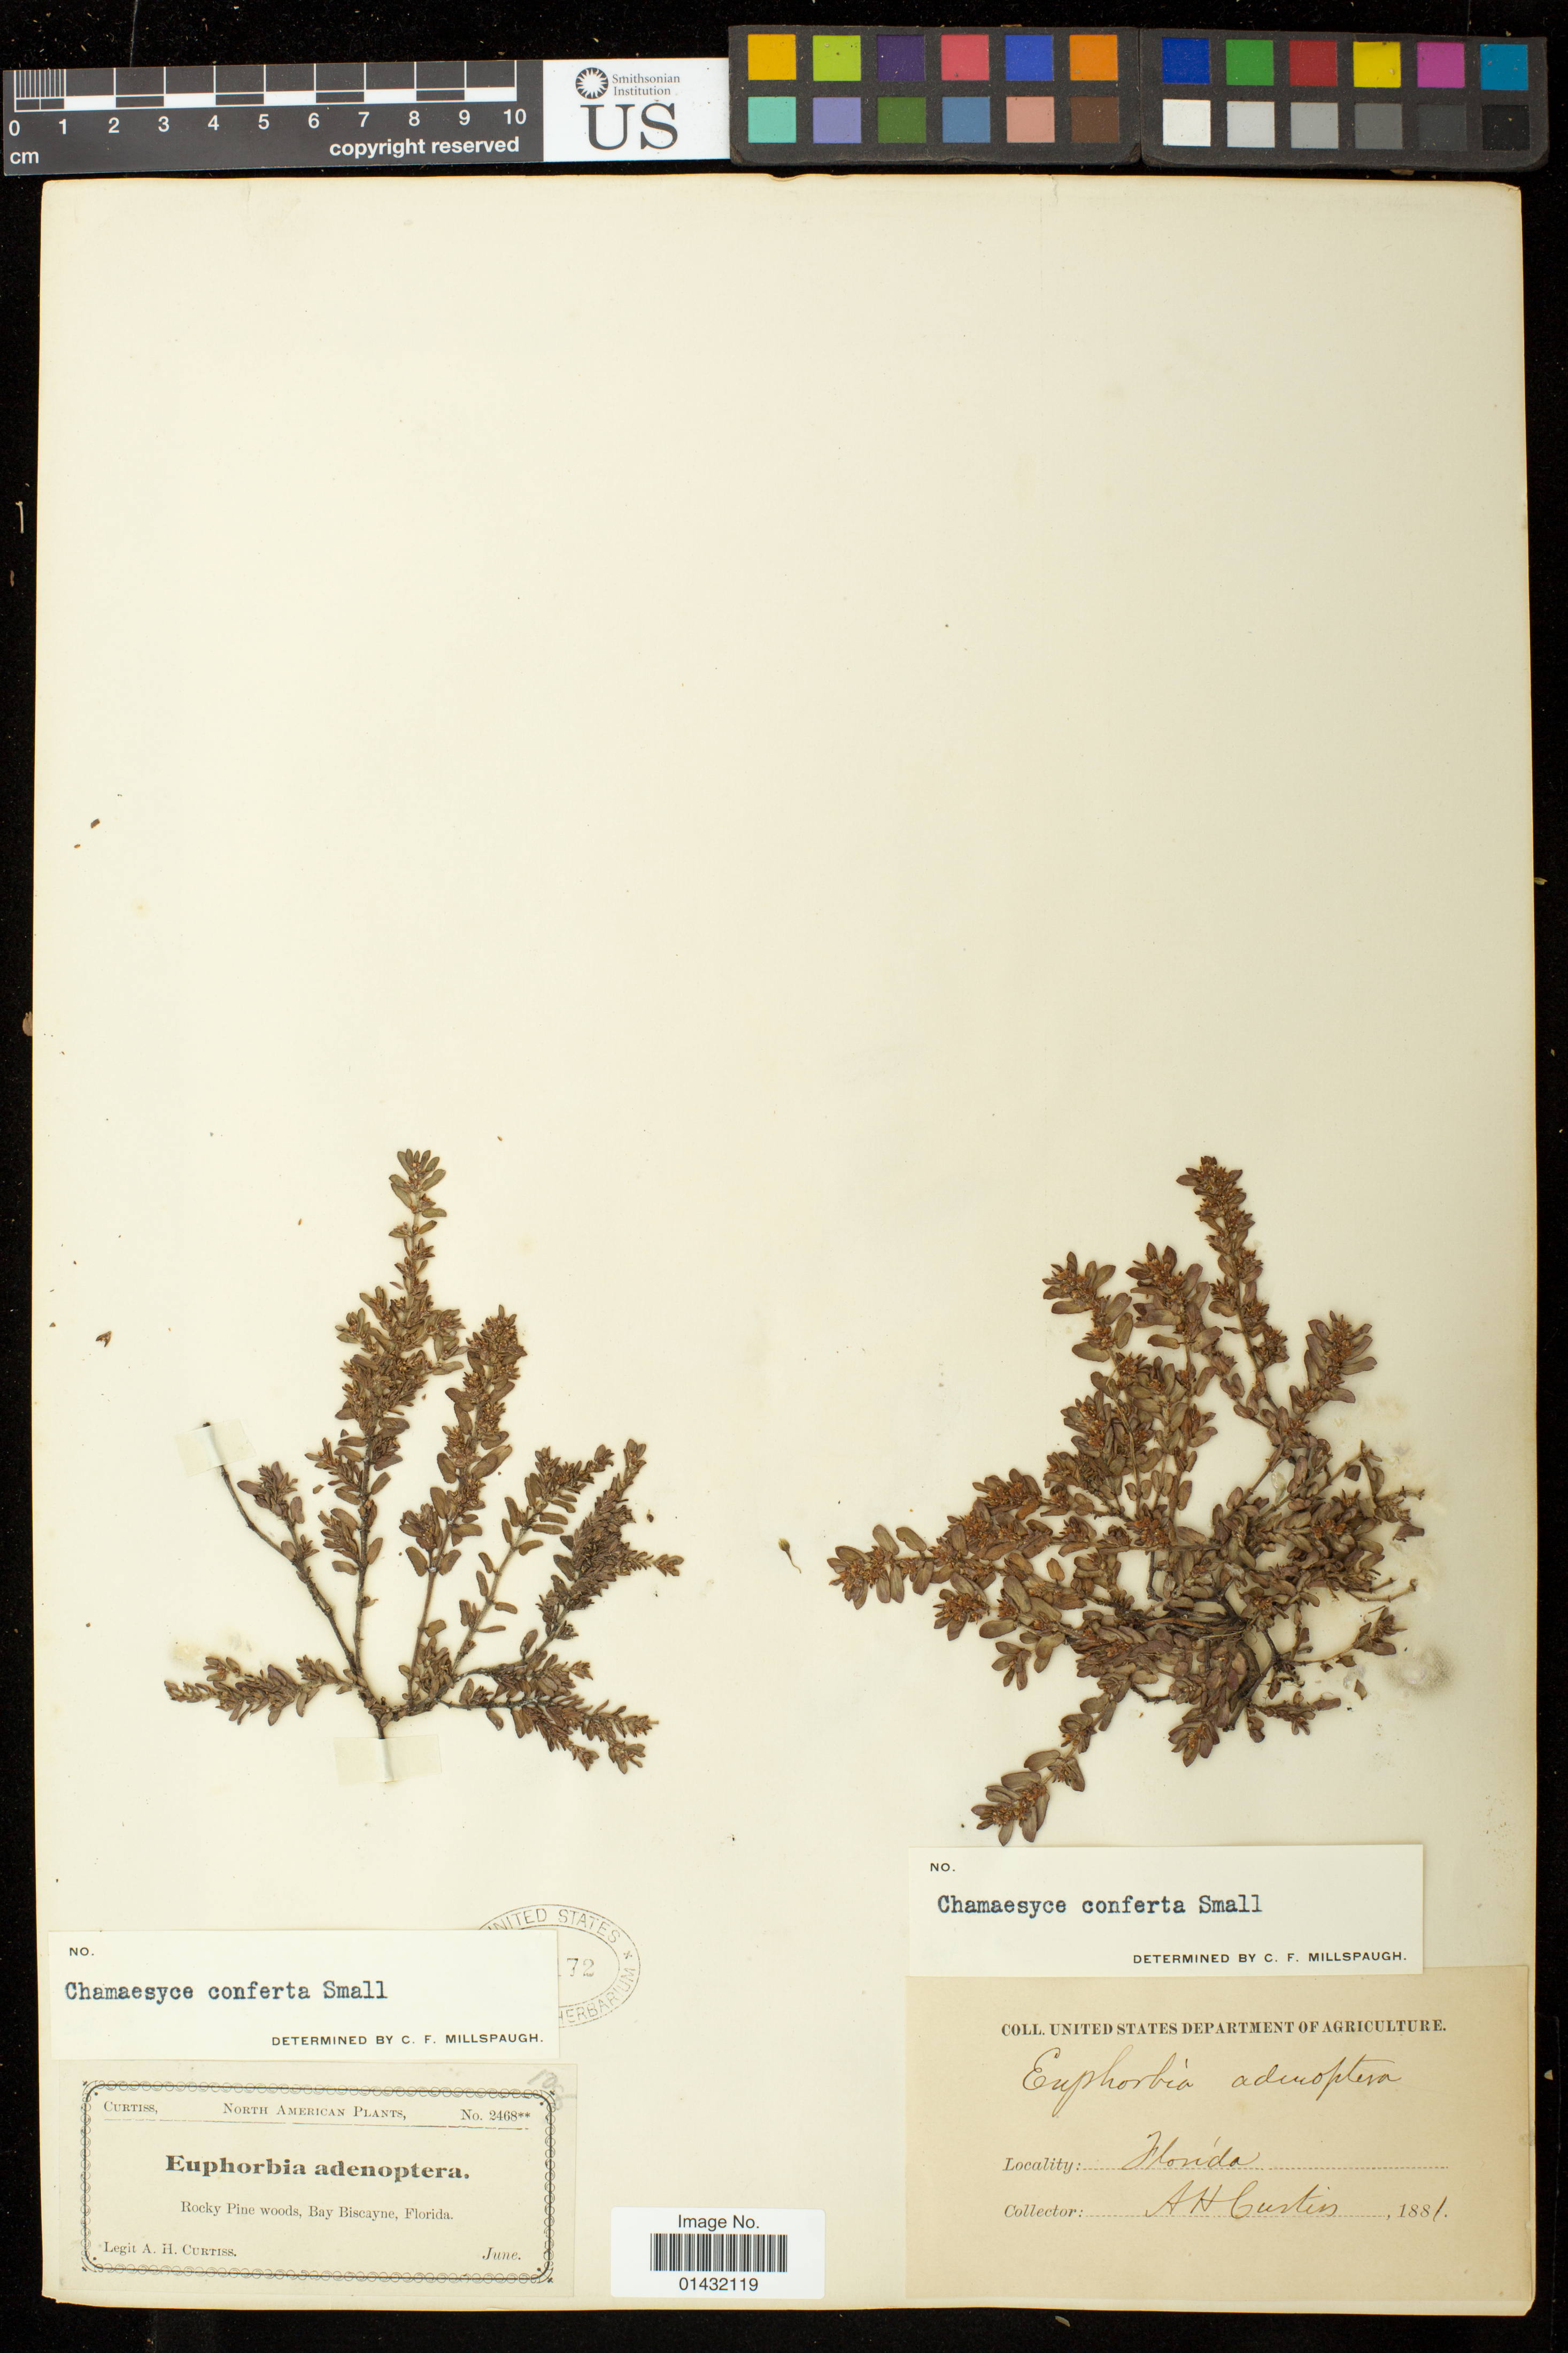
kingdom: Plantae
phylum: Tracheophyta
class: Magnoliopsida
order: Malpighiales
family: Euphorbiaceae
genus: Euphorbia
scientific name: Euphorbia conferta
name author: (Small) Oudejans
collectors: A. H. Curtiss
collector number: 2468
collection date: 1881-06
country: United States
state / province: Florida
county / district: Miami-Dade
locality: Bay Biscayne